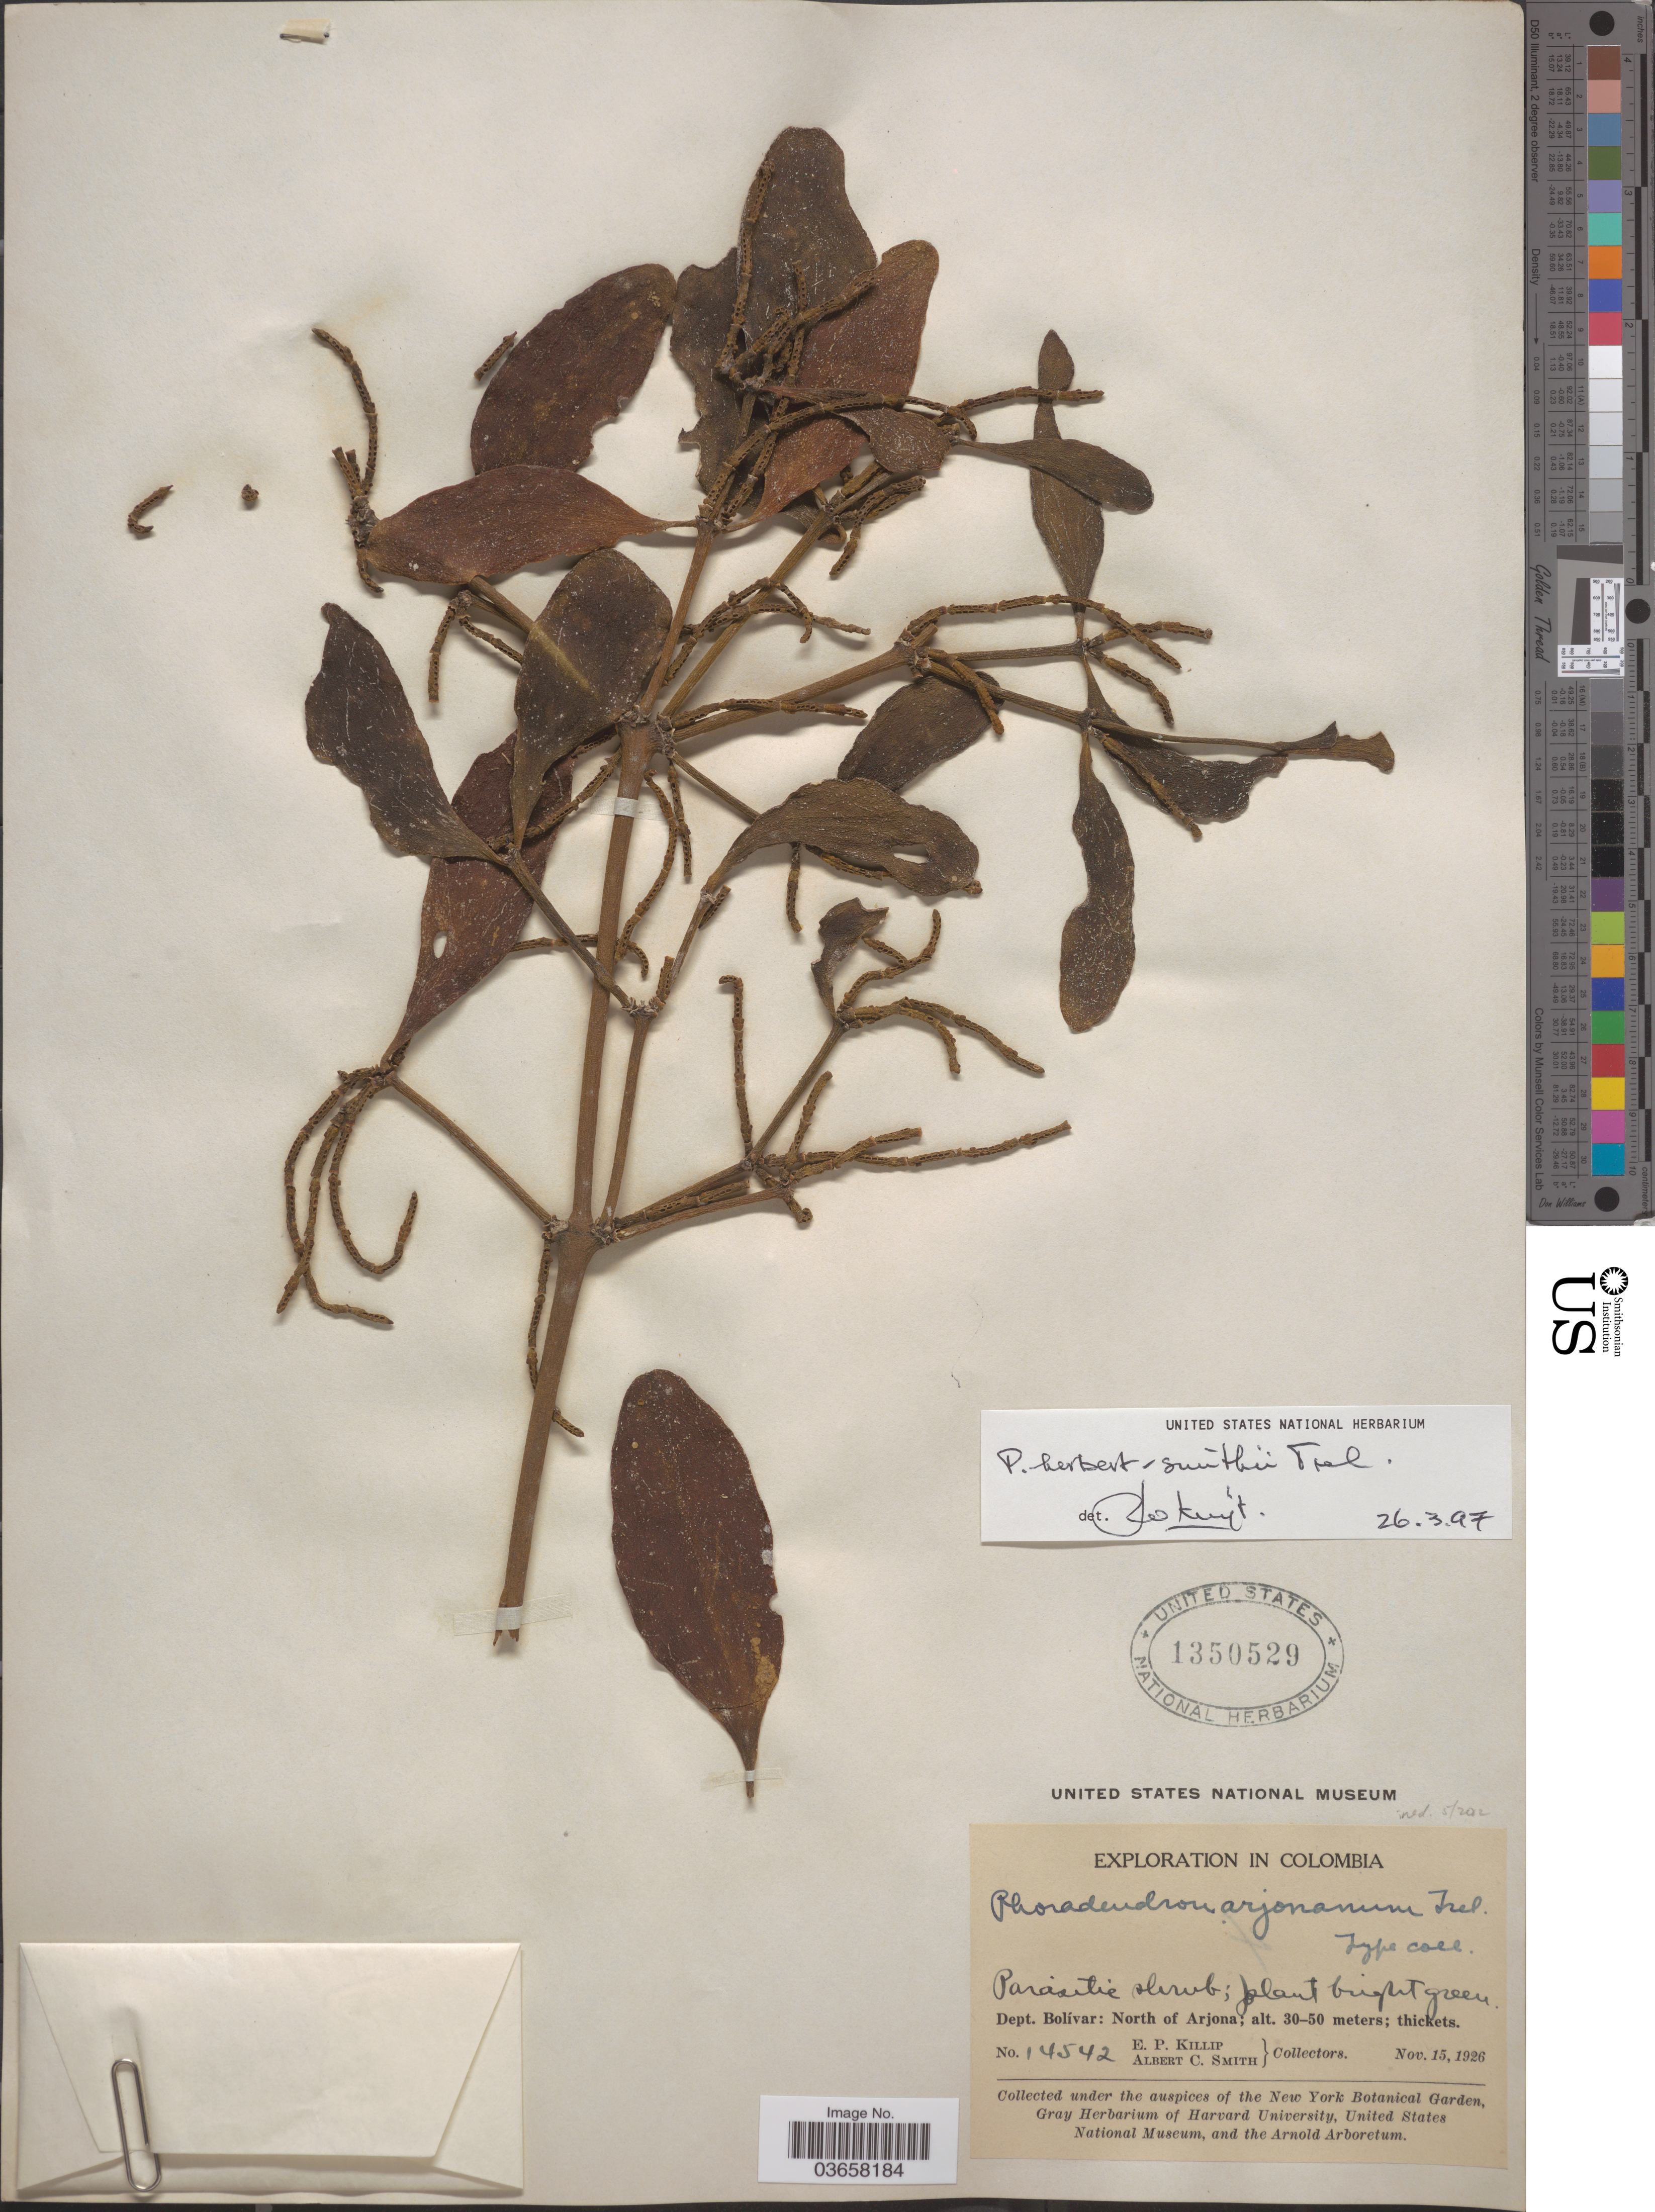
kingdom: Plantae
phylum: Tracheophyta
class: Magnoliopsida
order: Santalales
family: Viscaceae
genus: Phoradendron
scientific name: Phoradendron herbert-smithii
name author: Trel.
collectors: E. P. Killip & A. C. Smith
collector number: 14542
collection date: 1926-11-15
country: Colombia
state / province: Bolívar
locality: Dept. Bolívar: North of Arjona.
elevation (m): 30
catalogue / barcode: US 1350529